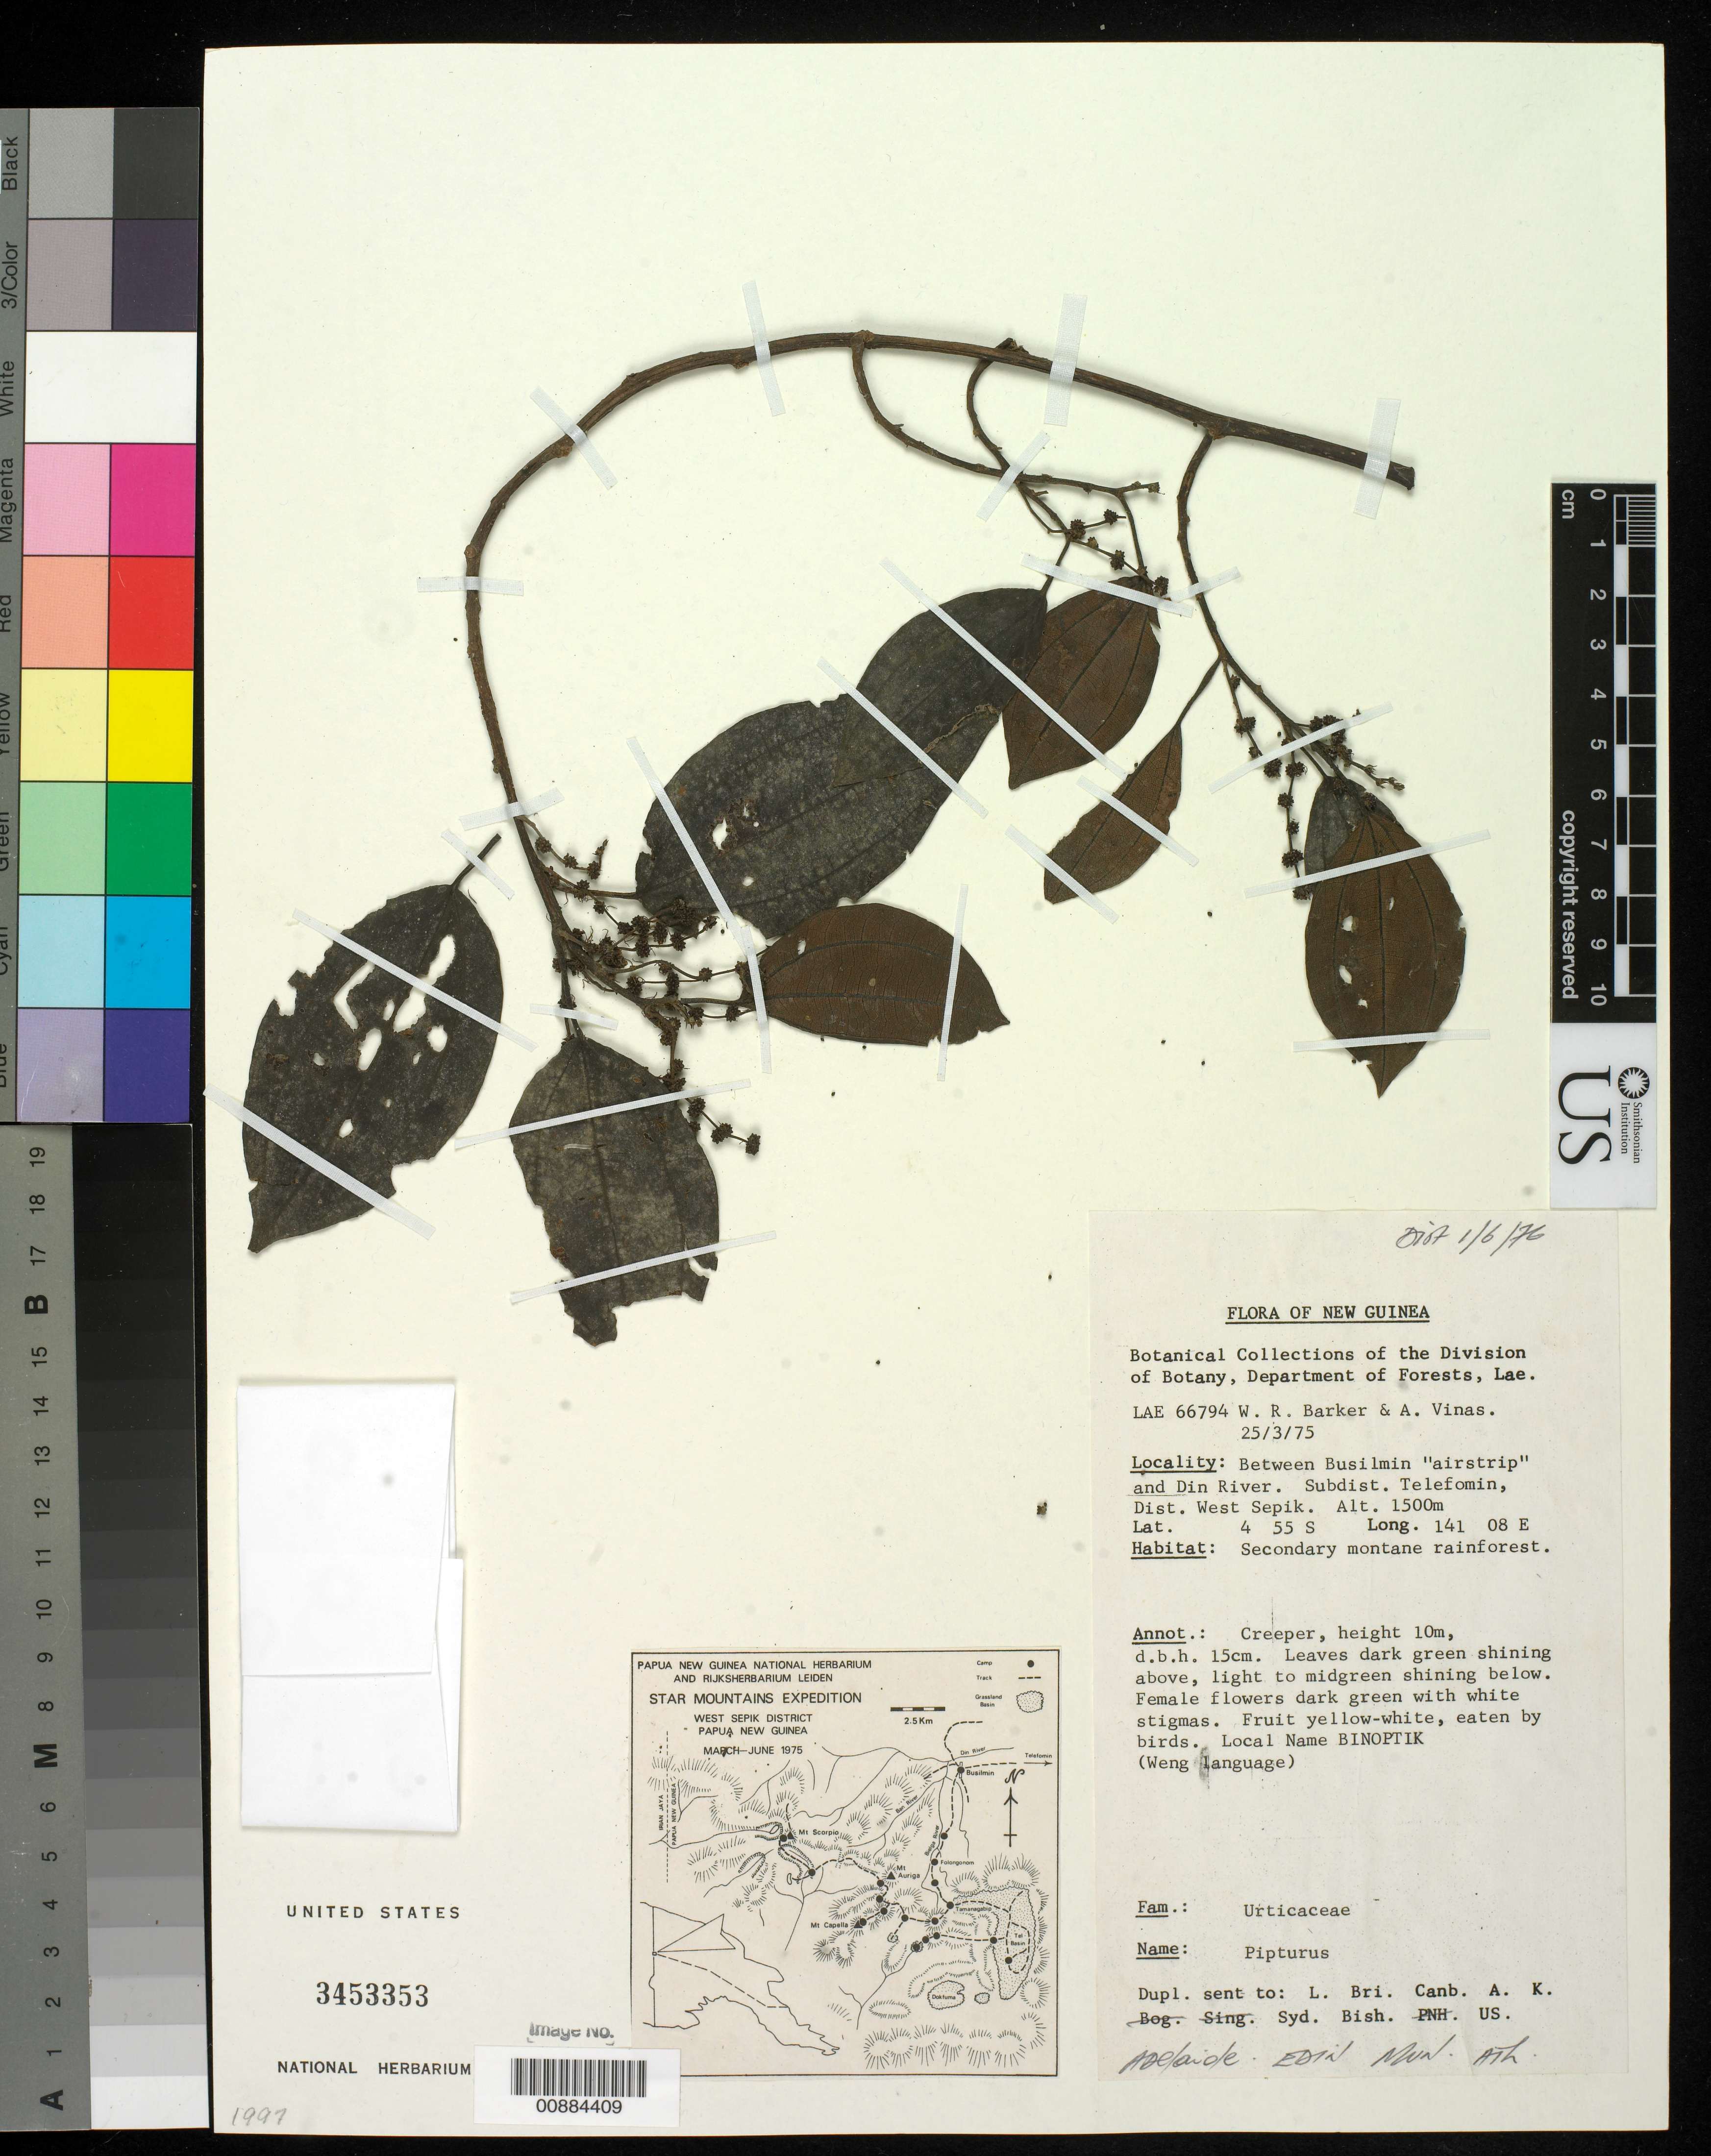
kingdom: Plantae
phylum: Tracheophyta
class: Magnoliopsida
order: Rosales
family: Urticaceae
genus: Pipturus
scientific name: Pipturus sp.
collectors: W. R. Barker & A. Vinas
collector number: LAE 66794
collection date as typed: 25 Mar 1975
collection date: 1975-03-25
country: Papua New Guinea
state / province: Sandaun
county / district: Telefomin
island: New Guinea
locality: Between Busilmin "airstrip" and Din River. Subdist. Telefomin, Dist. West Sepik.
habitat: Secondary Montane Rainforest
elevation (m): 1500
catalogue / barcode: US 3453353